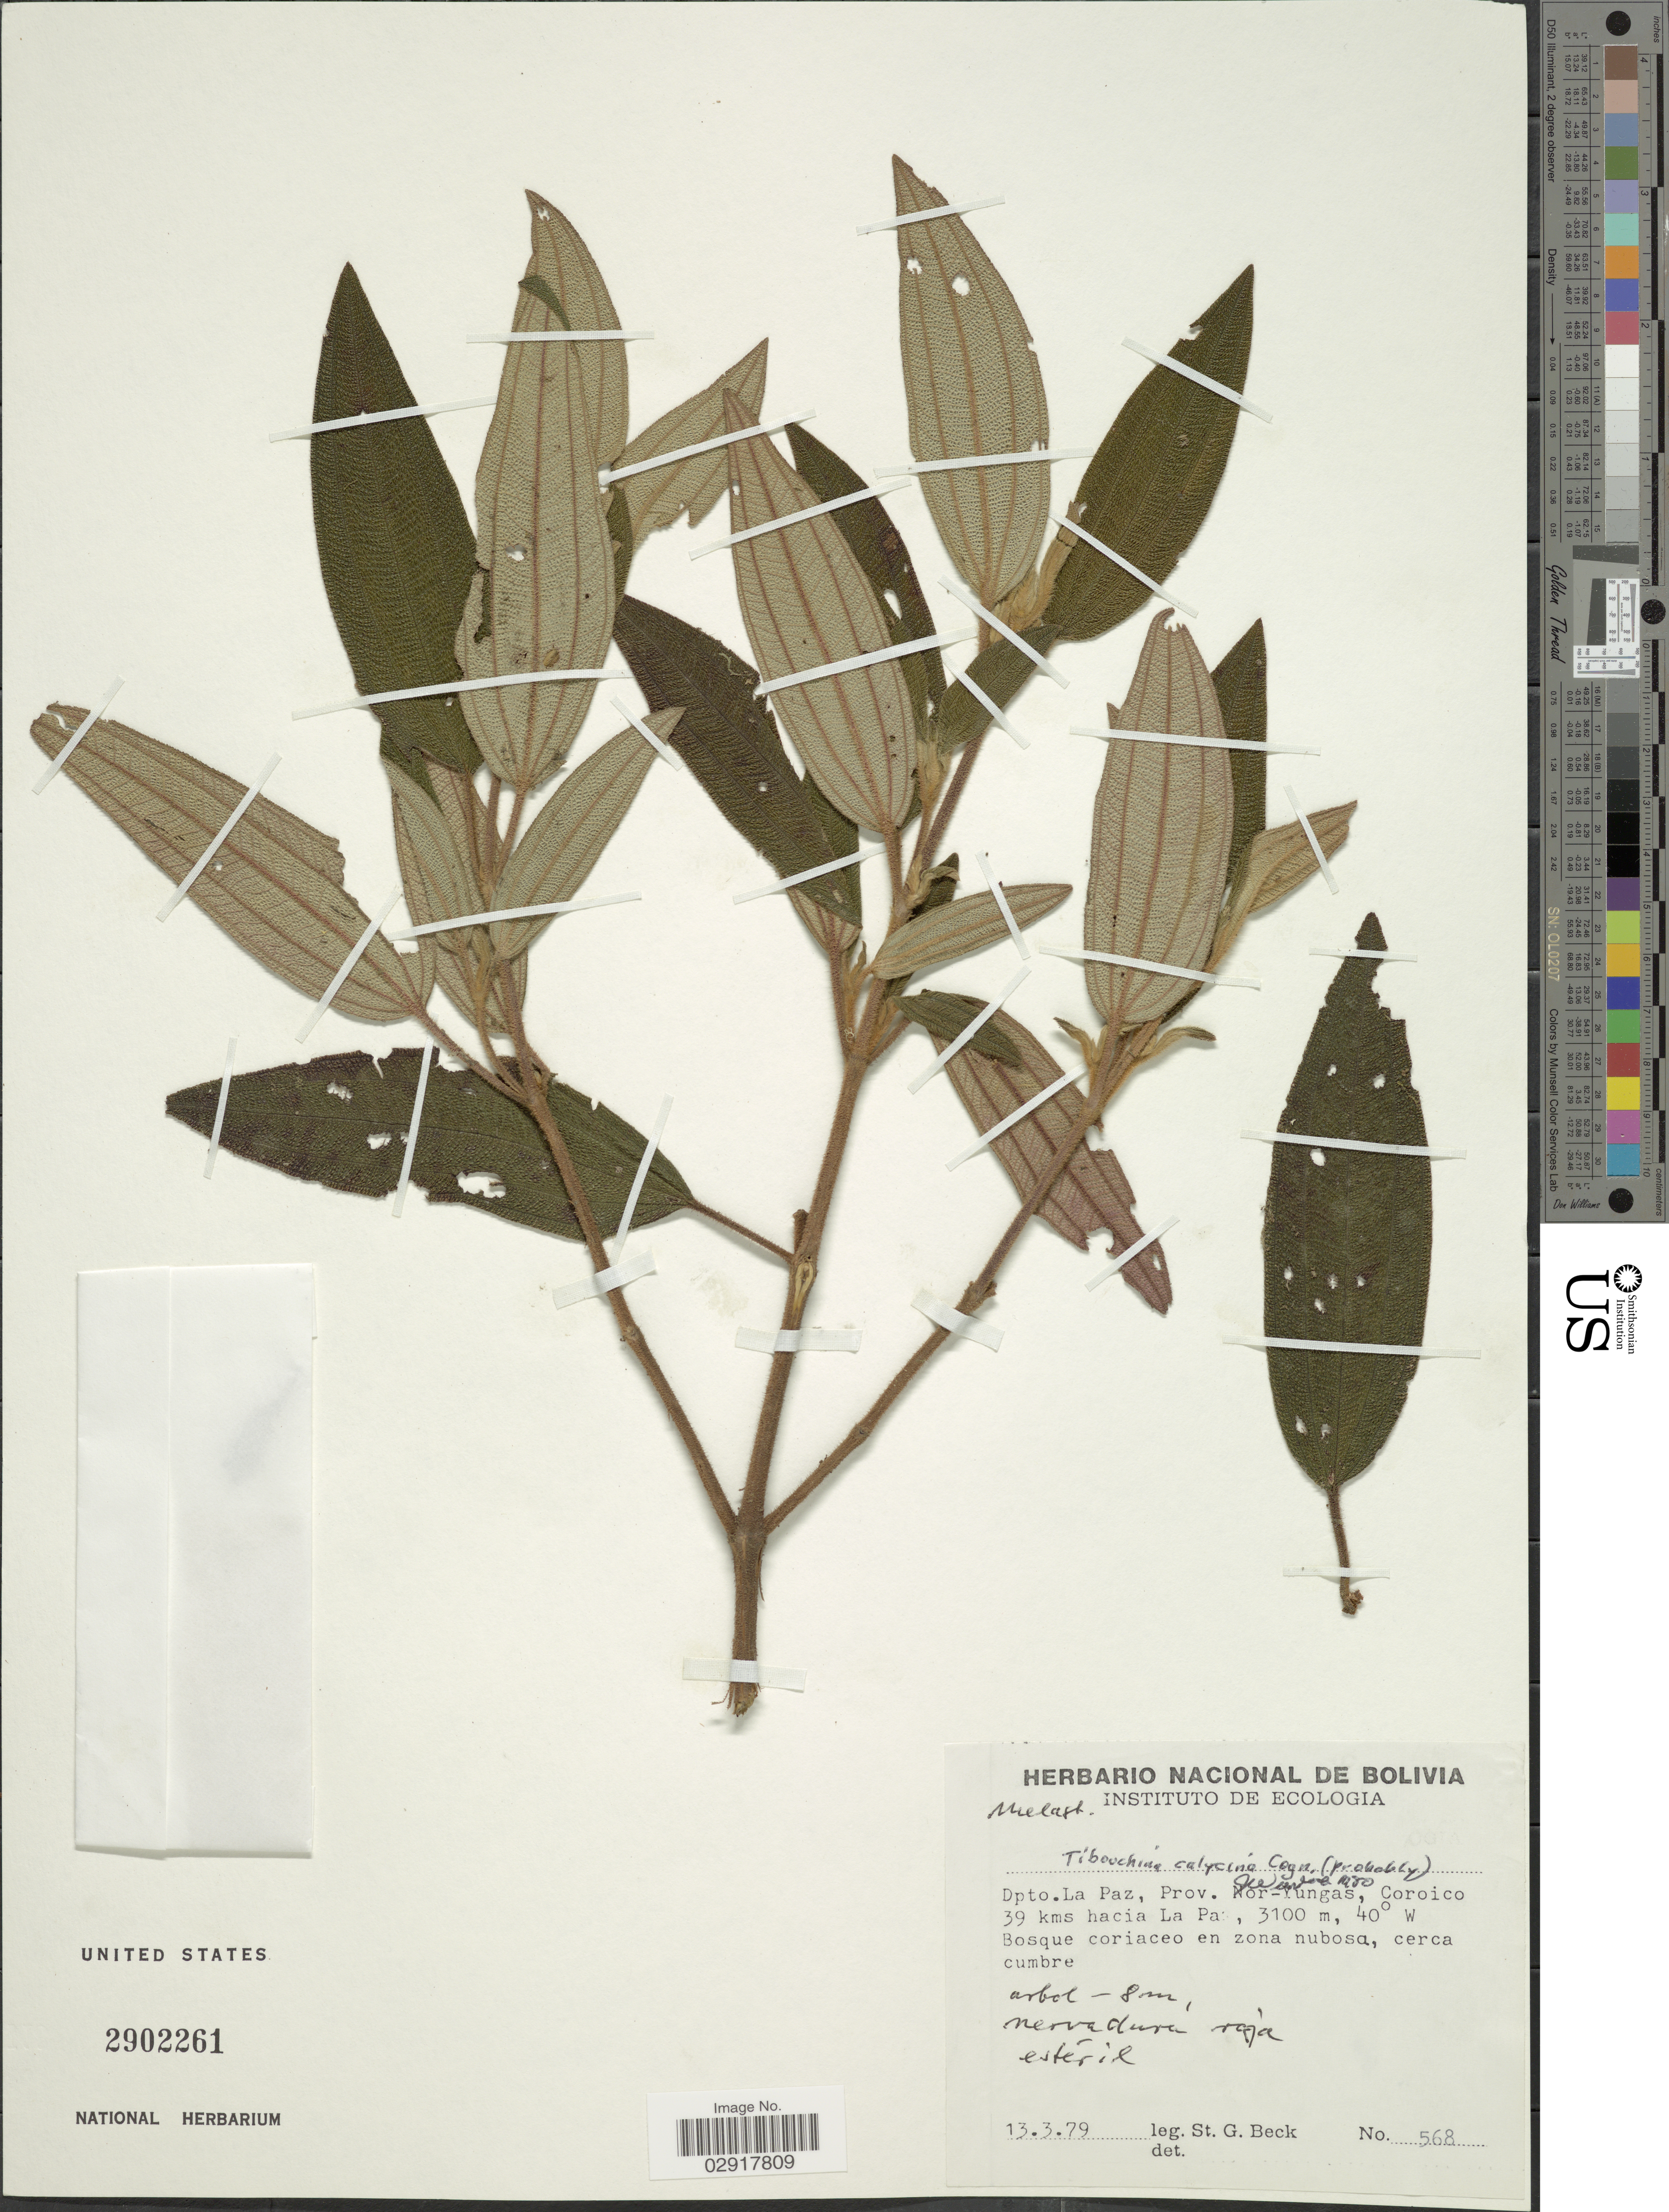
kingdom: Plantae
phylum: Tracheophyta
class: Magnoliopsida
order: Myrtales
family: Melastomataceae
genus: Tibouchina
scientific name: Tibouchina calycina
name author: Cogn.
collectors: S. G. Beck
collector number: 568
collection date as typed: Transcribed d/m/y: 13/3/79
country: Bolivia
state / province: La Paz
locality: Dpto. La Paz, Prov. Nor-Yungas, Coroico 39 kms hacia La Paz.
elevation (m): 3100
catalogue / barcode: US 2902261